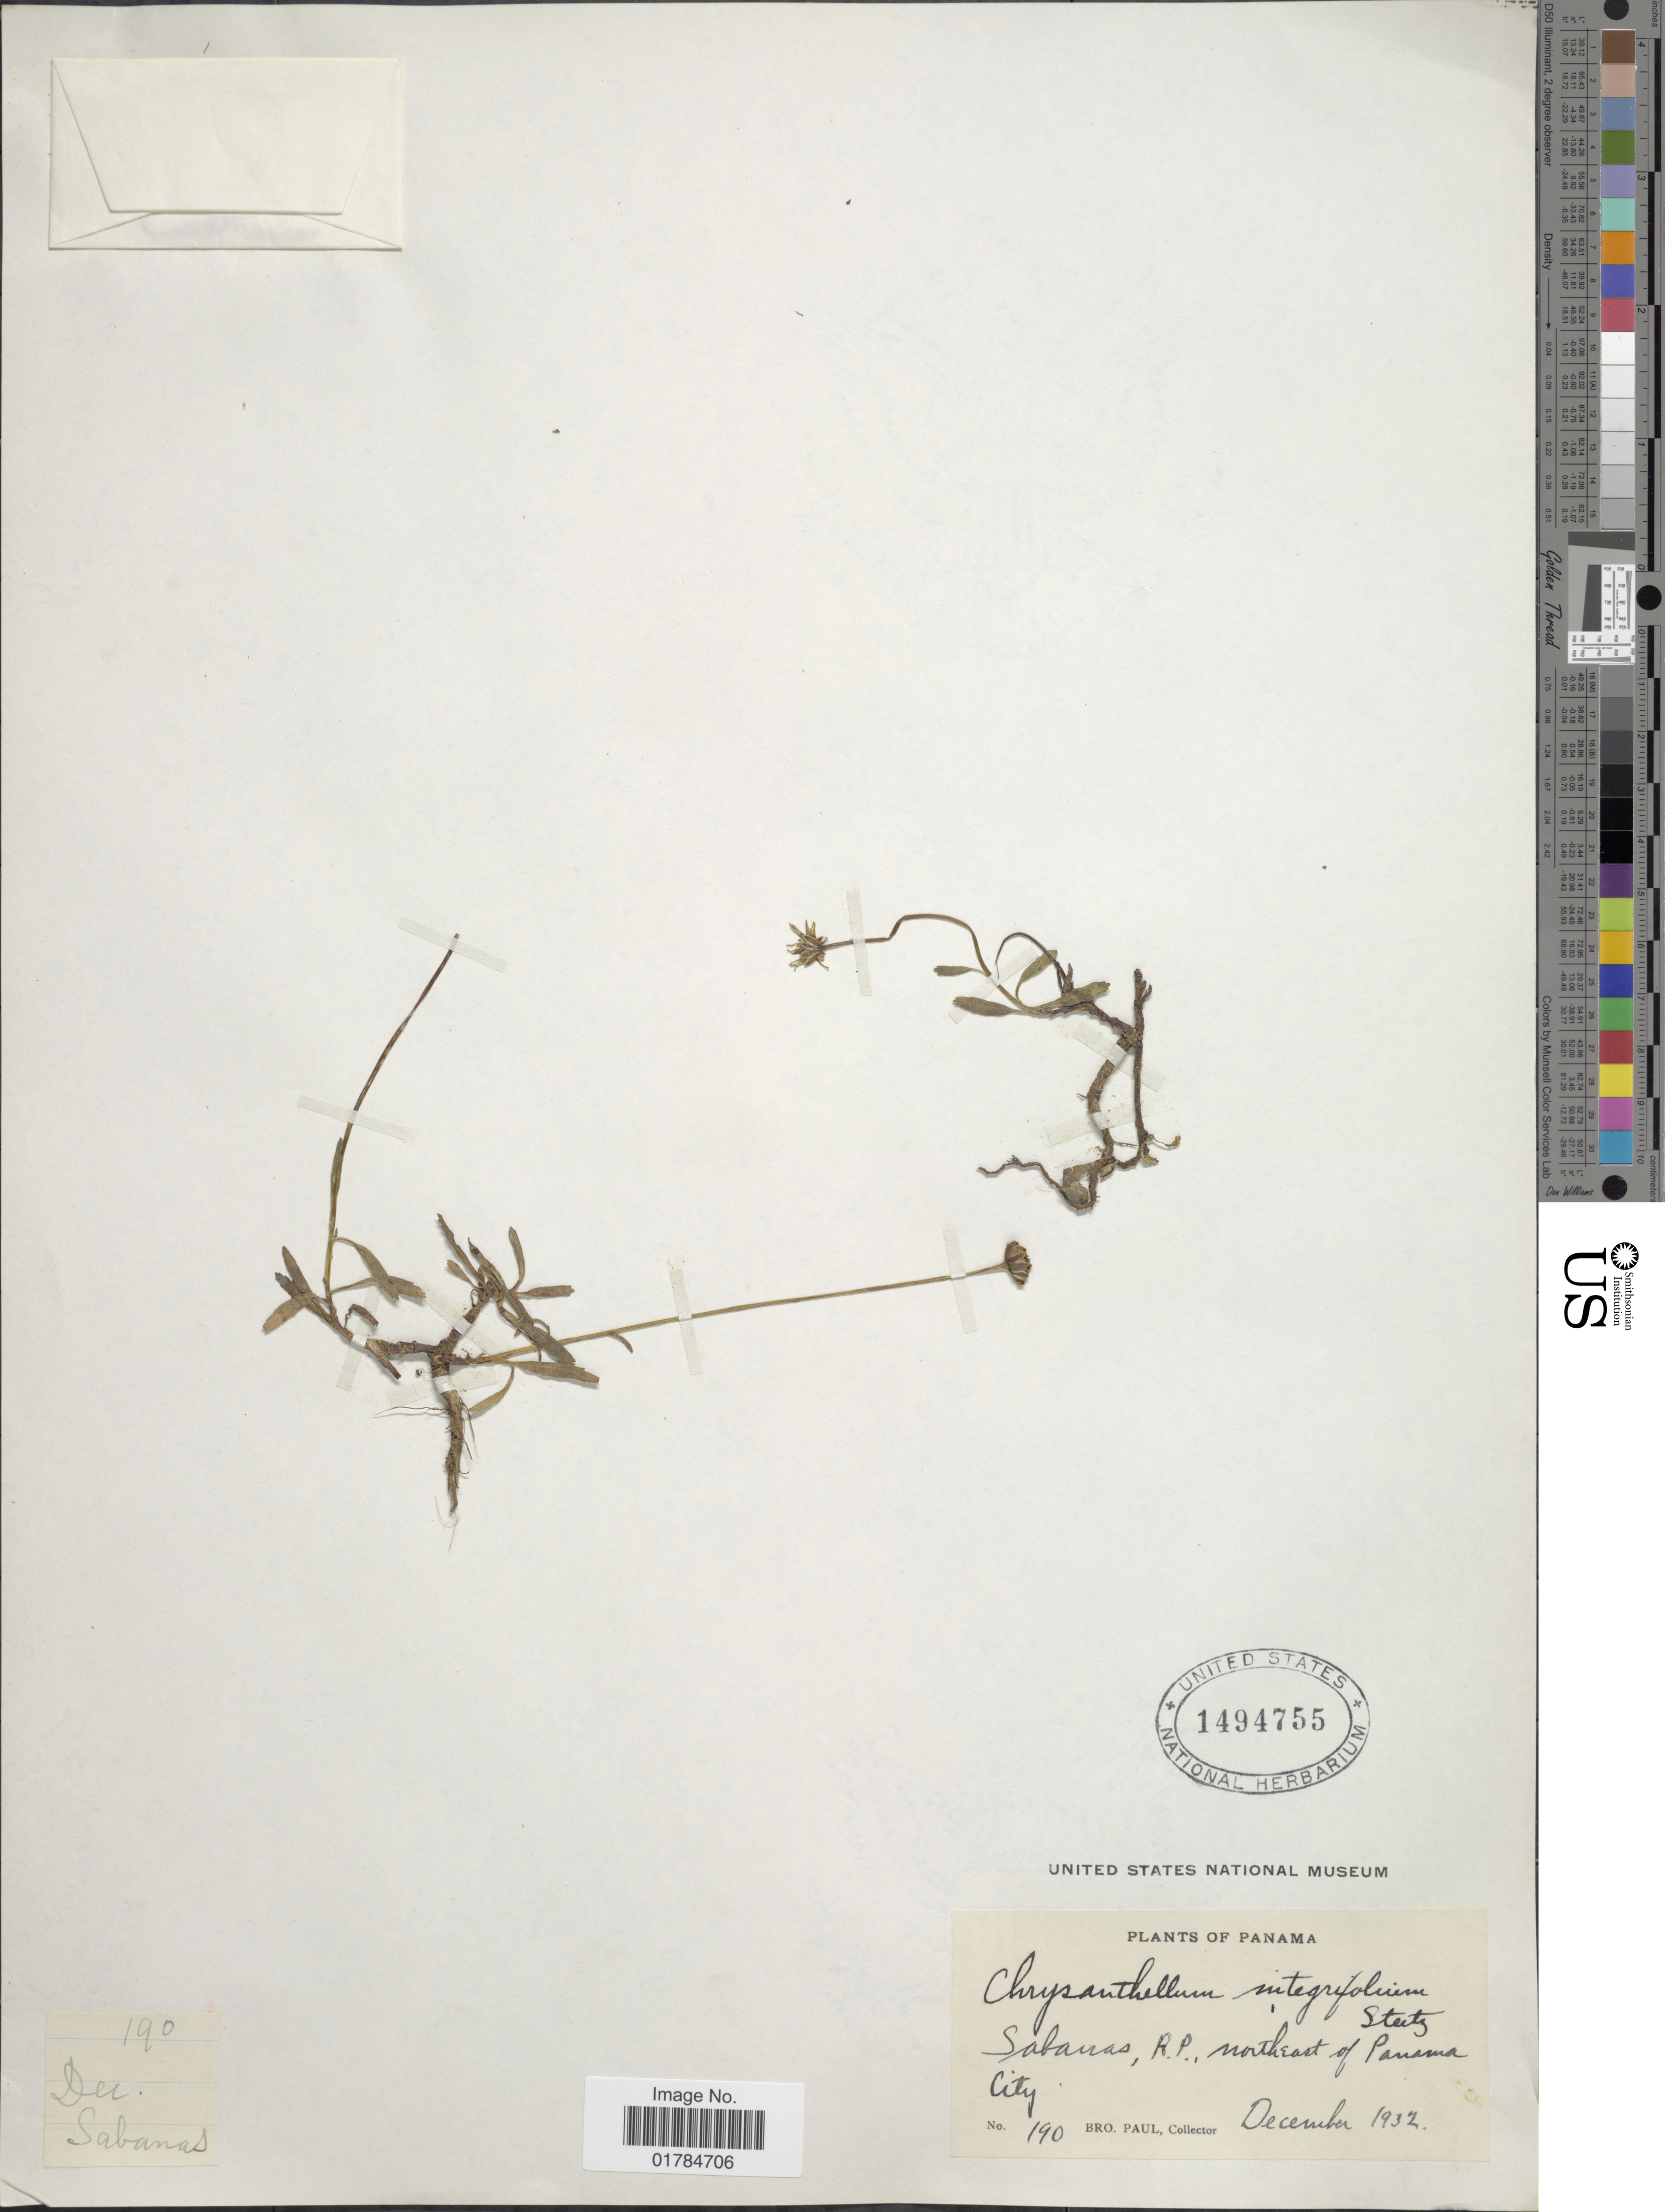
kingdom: Plantae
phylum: Tracheophyta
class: Magnoliopsida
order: Asterales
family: Asteraceae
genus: Chrysanthellum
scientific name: Chrysanthellum integrifolium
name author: Steetz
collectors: B. Paul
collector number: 190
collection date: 1932-12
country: Panama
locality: Sabanas, R.P. northeast of Panama City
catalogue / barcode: US 1494755